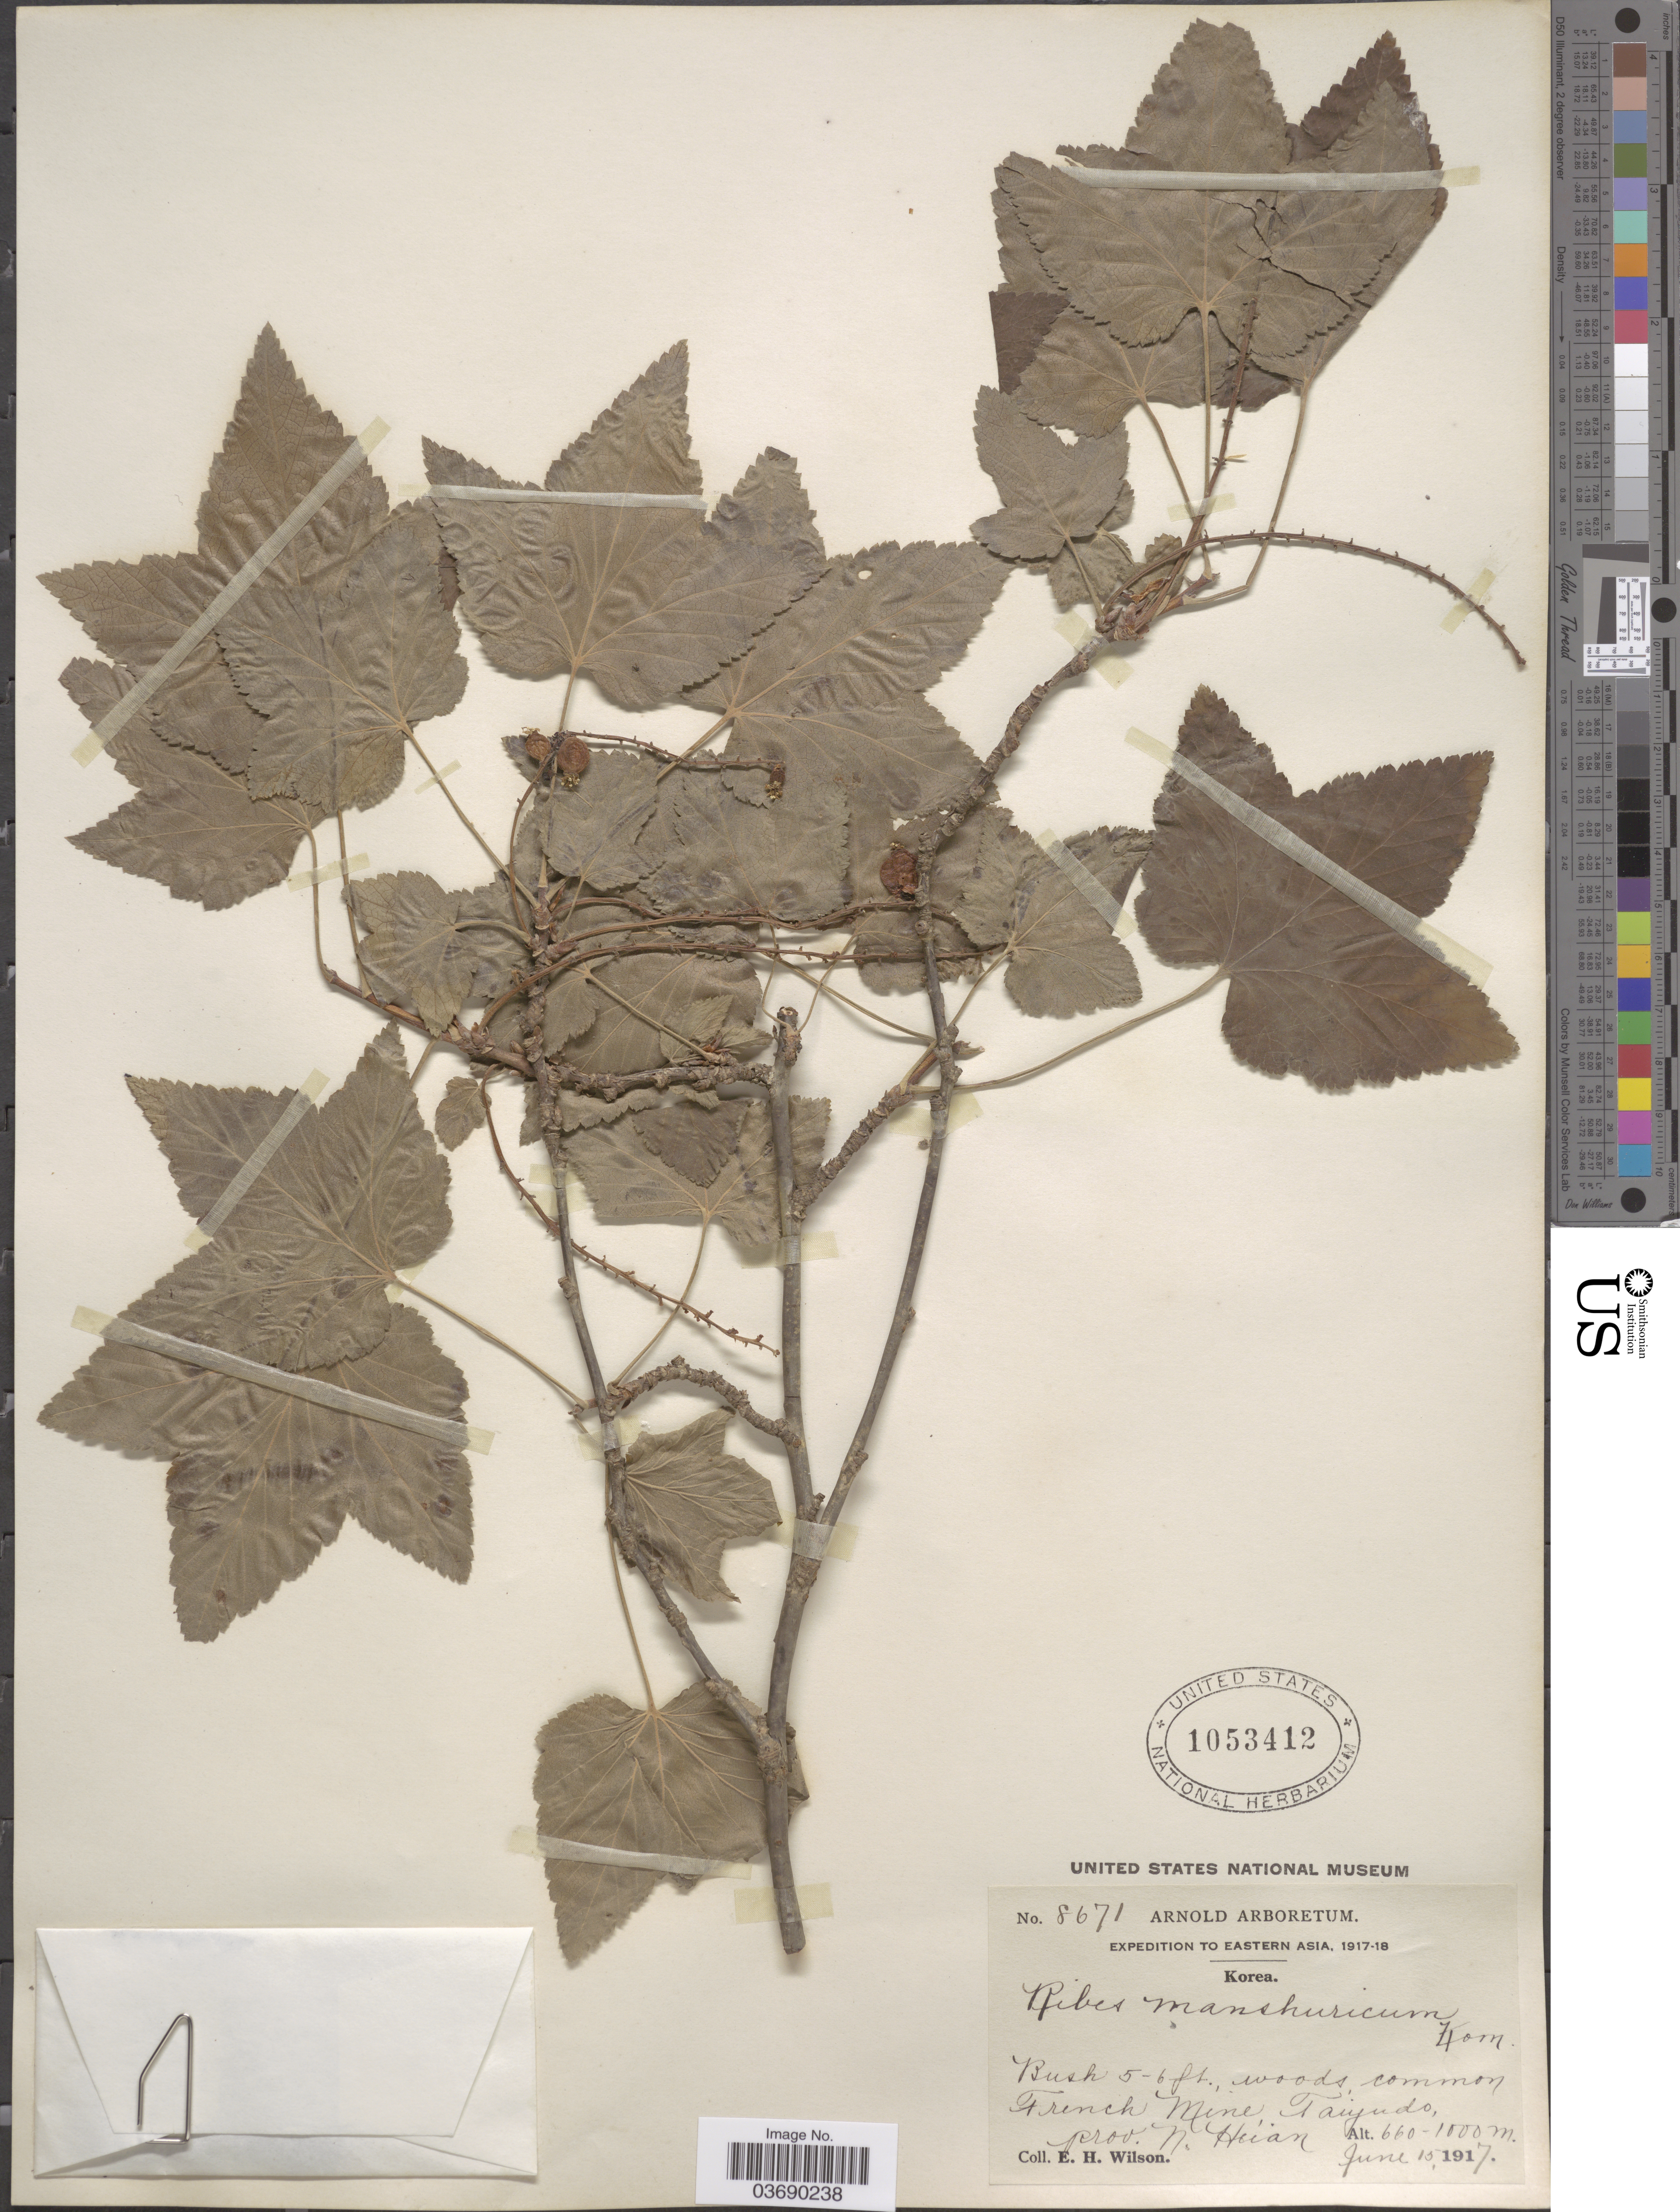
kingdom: Plantae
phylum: Tracheophyta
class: Magnoliopsida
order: Saxifragales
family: Grossulariaceae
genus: Ribes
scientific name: Ribes manshuricum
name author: Kom.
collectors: E. Wilson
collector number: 8671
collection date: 1917-06-15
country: North Korea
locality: Eastern Asia. Korea. French Mine, Taiyudo, prov. N. Heian.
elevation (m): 660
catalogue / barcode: US 1053412